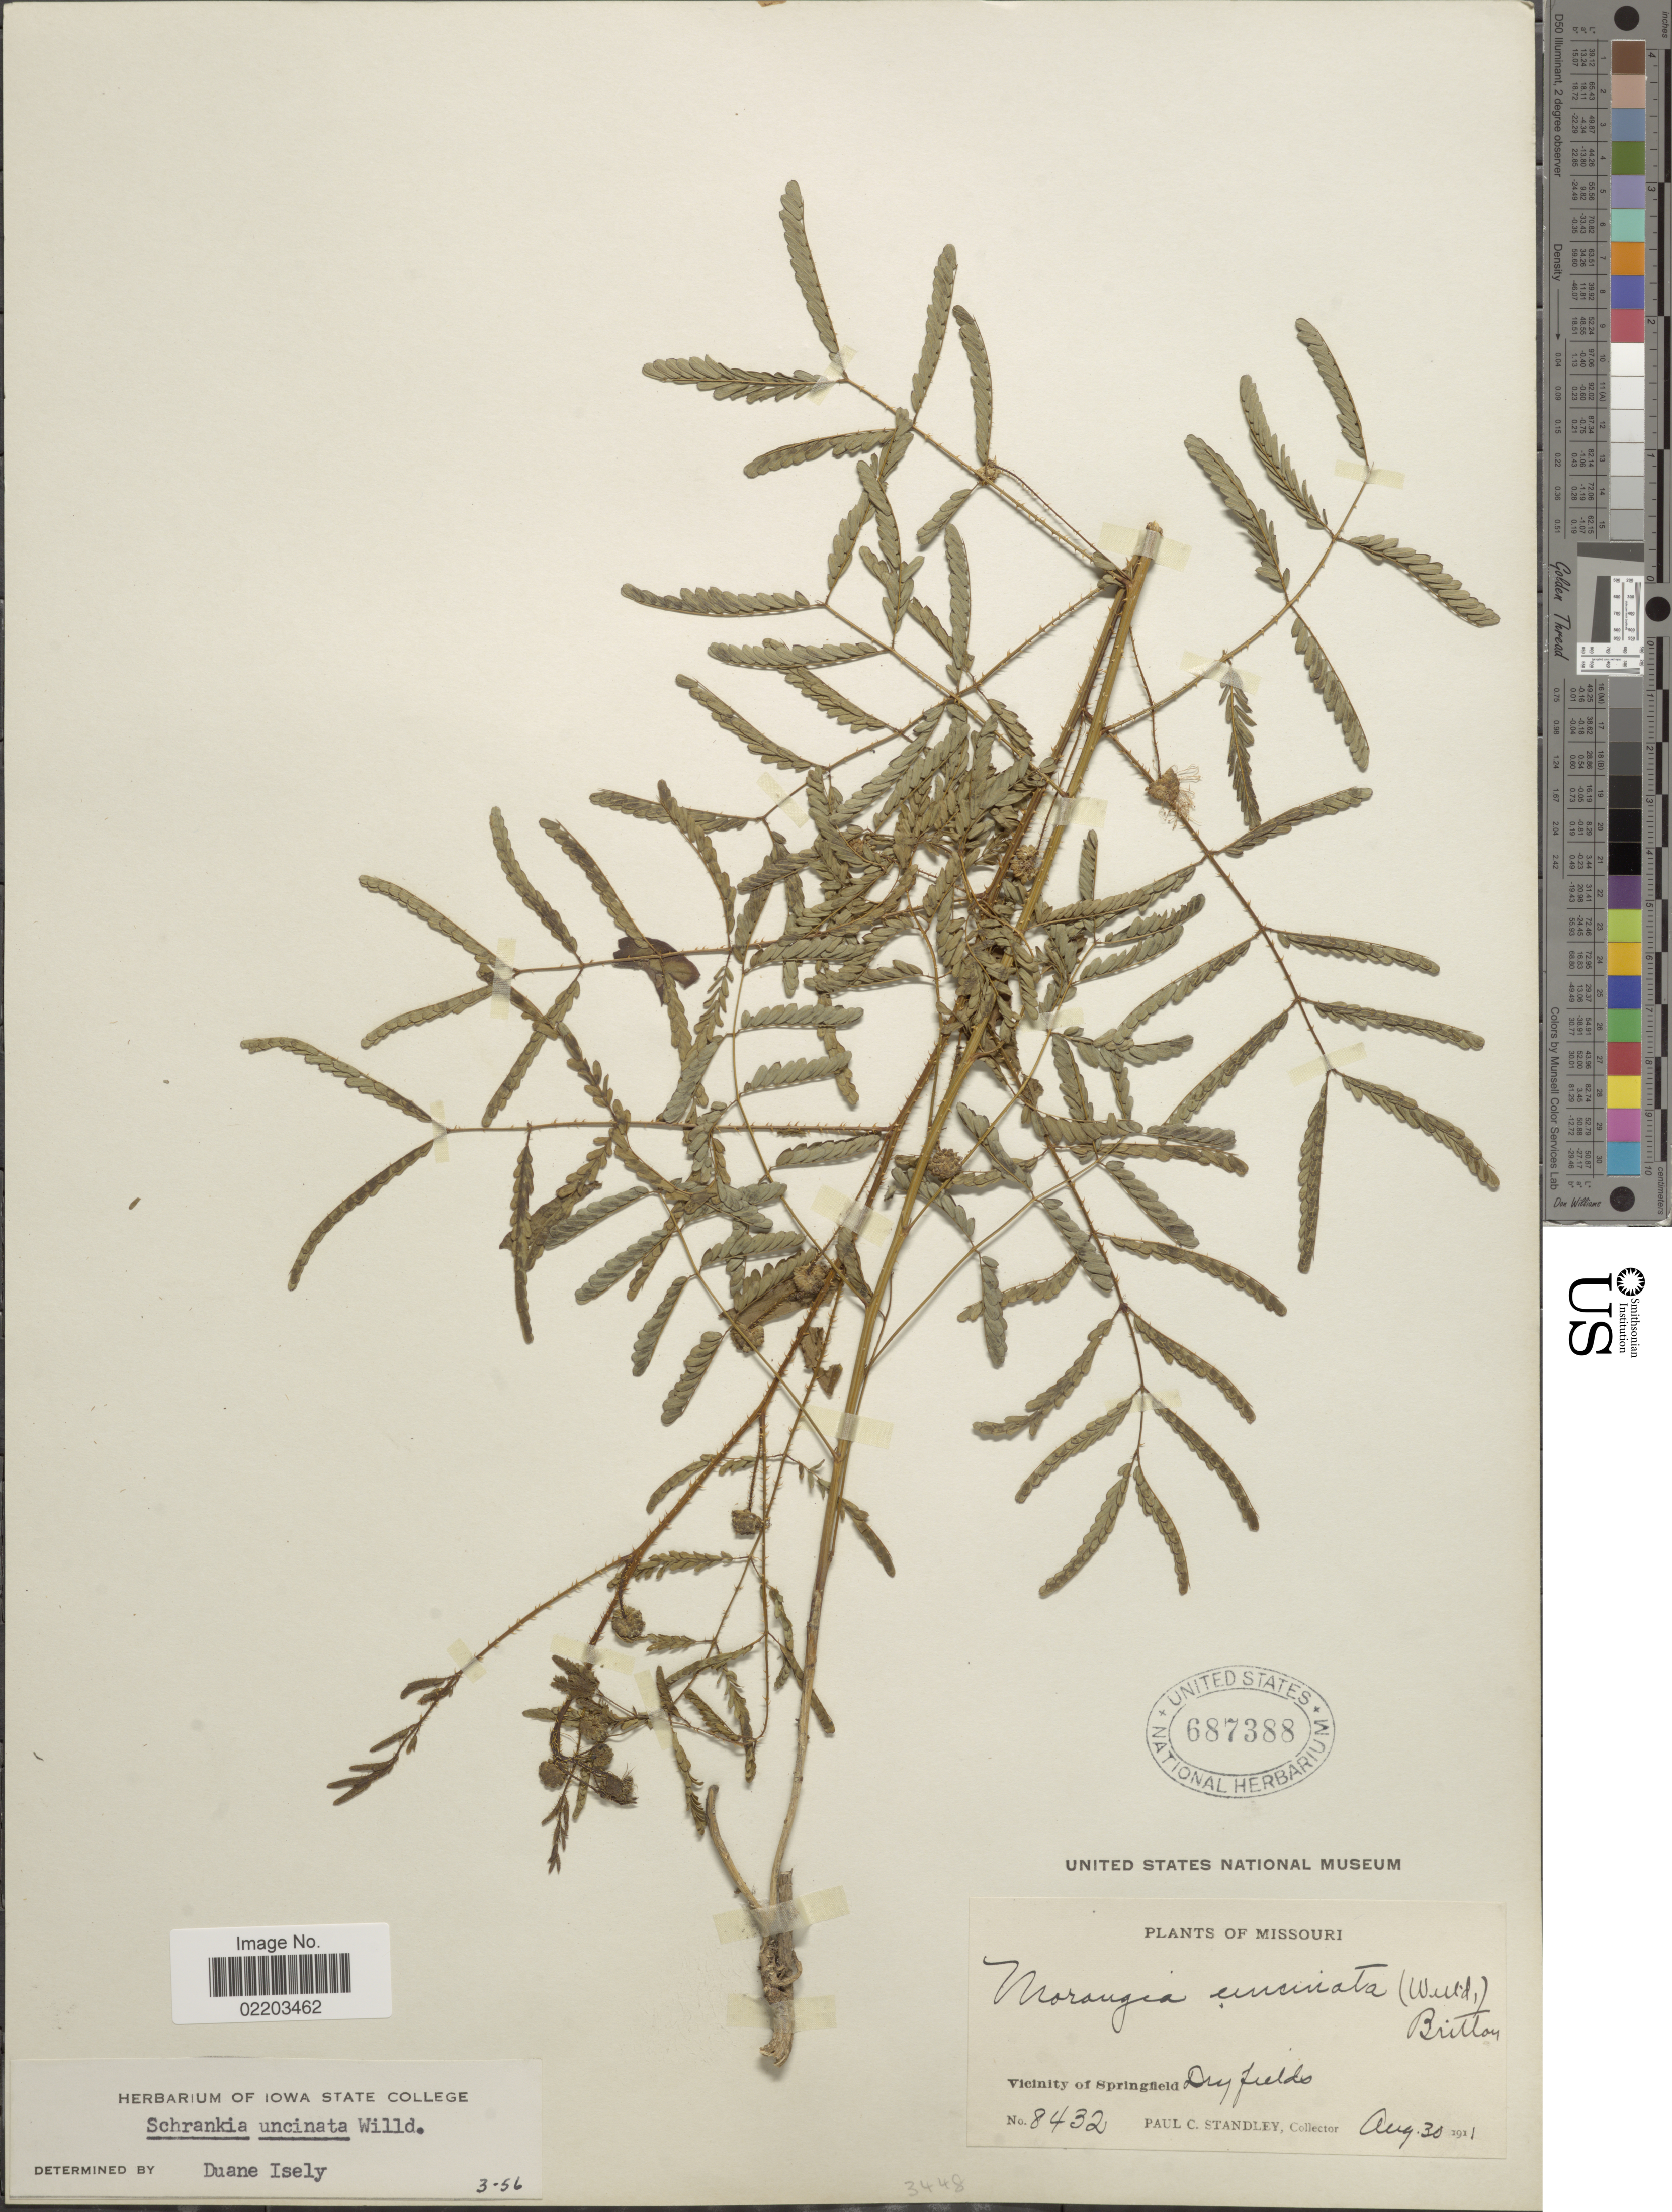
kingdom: Plantae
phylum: Tracheophyta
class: Magnoliopsida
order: Fabales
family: Fabaceae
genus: Mimosa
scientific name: Mimosa nuttallii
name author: (DC.) B.L. Turner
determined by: Strong, M. T., (US), Smithsonian Institution - National Museum of Natural History (UNITED STATES)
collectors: P. C. Standley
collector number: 8432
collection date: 1911-08-30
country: United States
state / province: Missouri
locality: Vicinity of Springfield, Dry fields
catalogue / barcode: US 687388